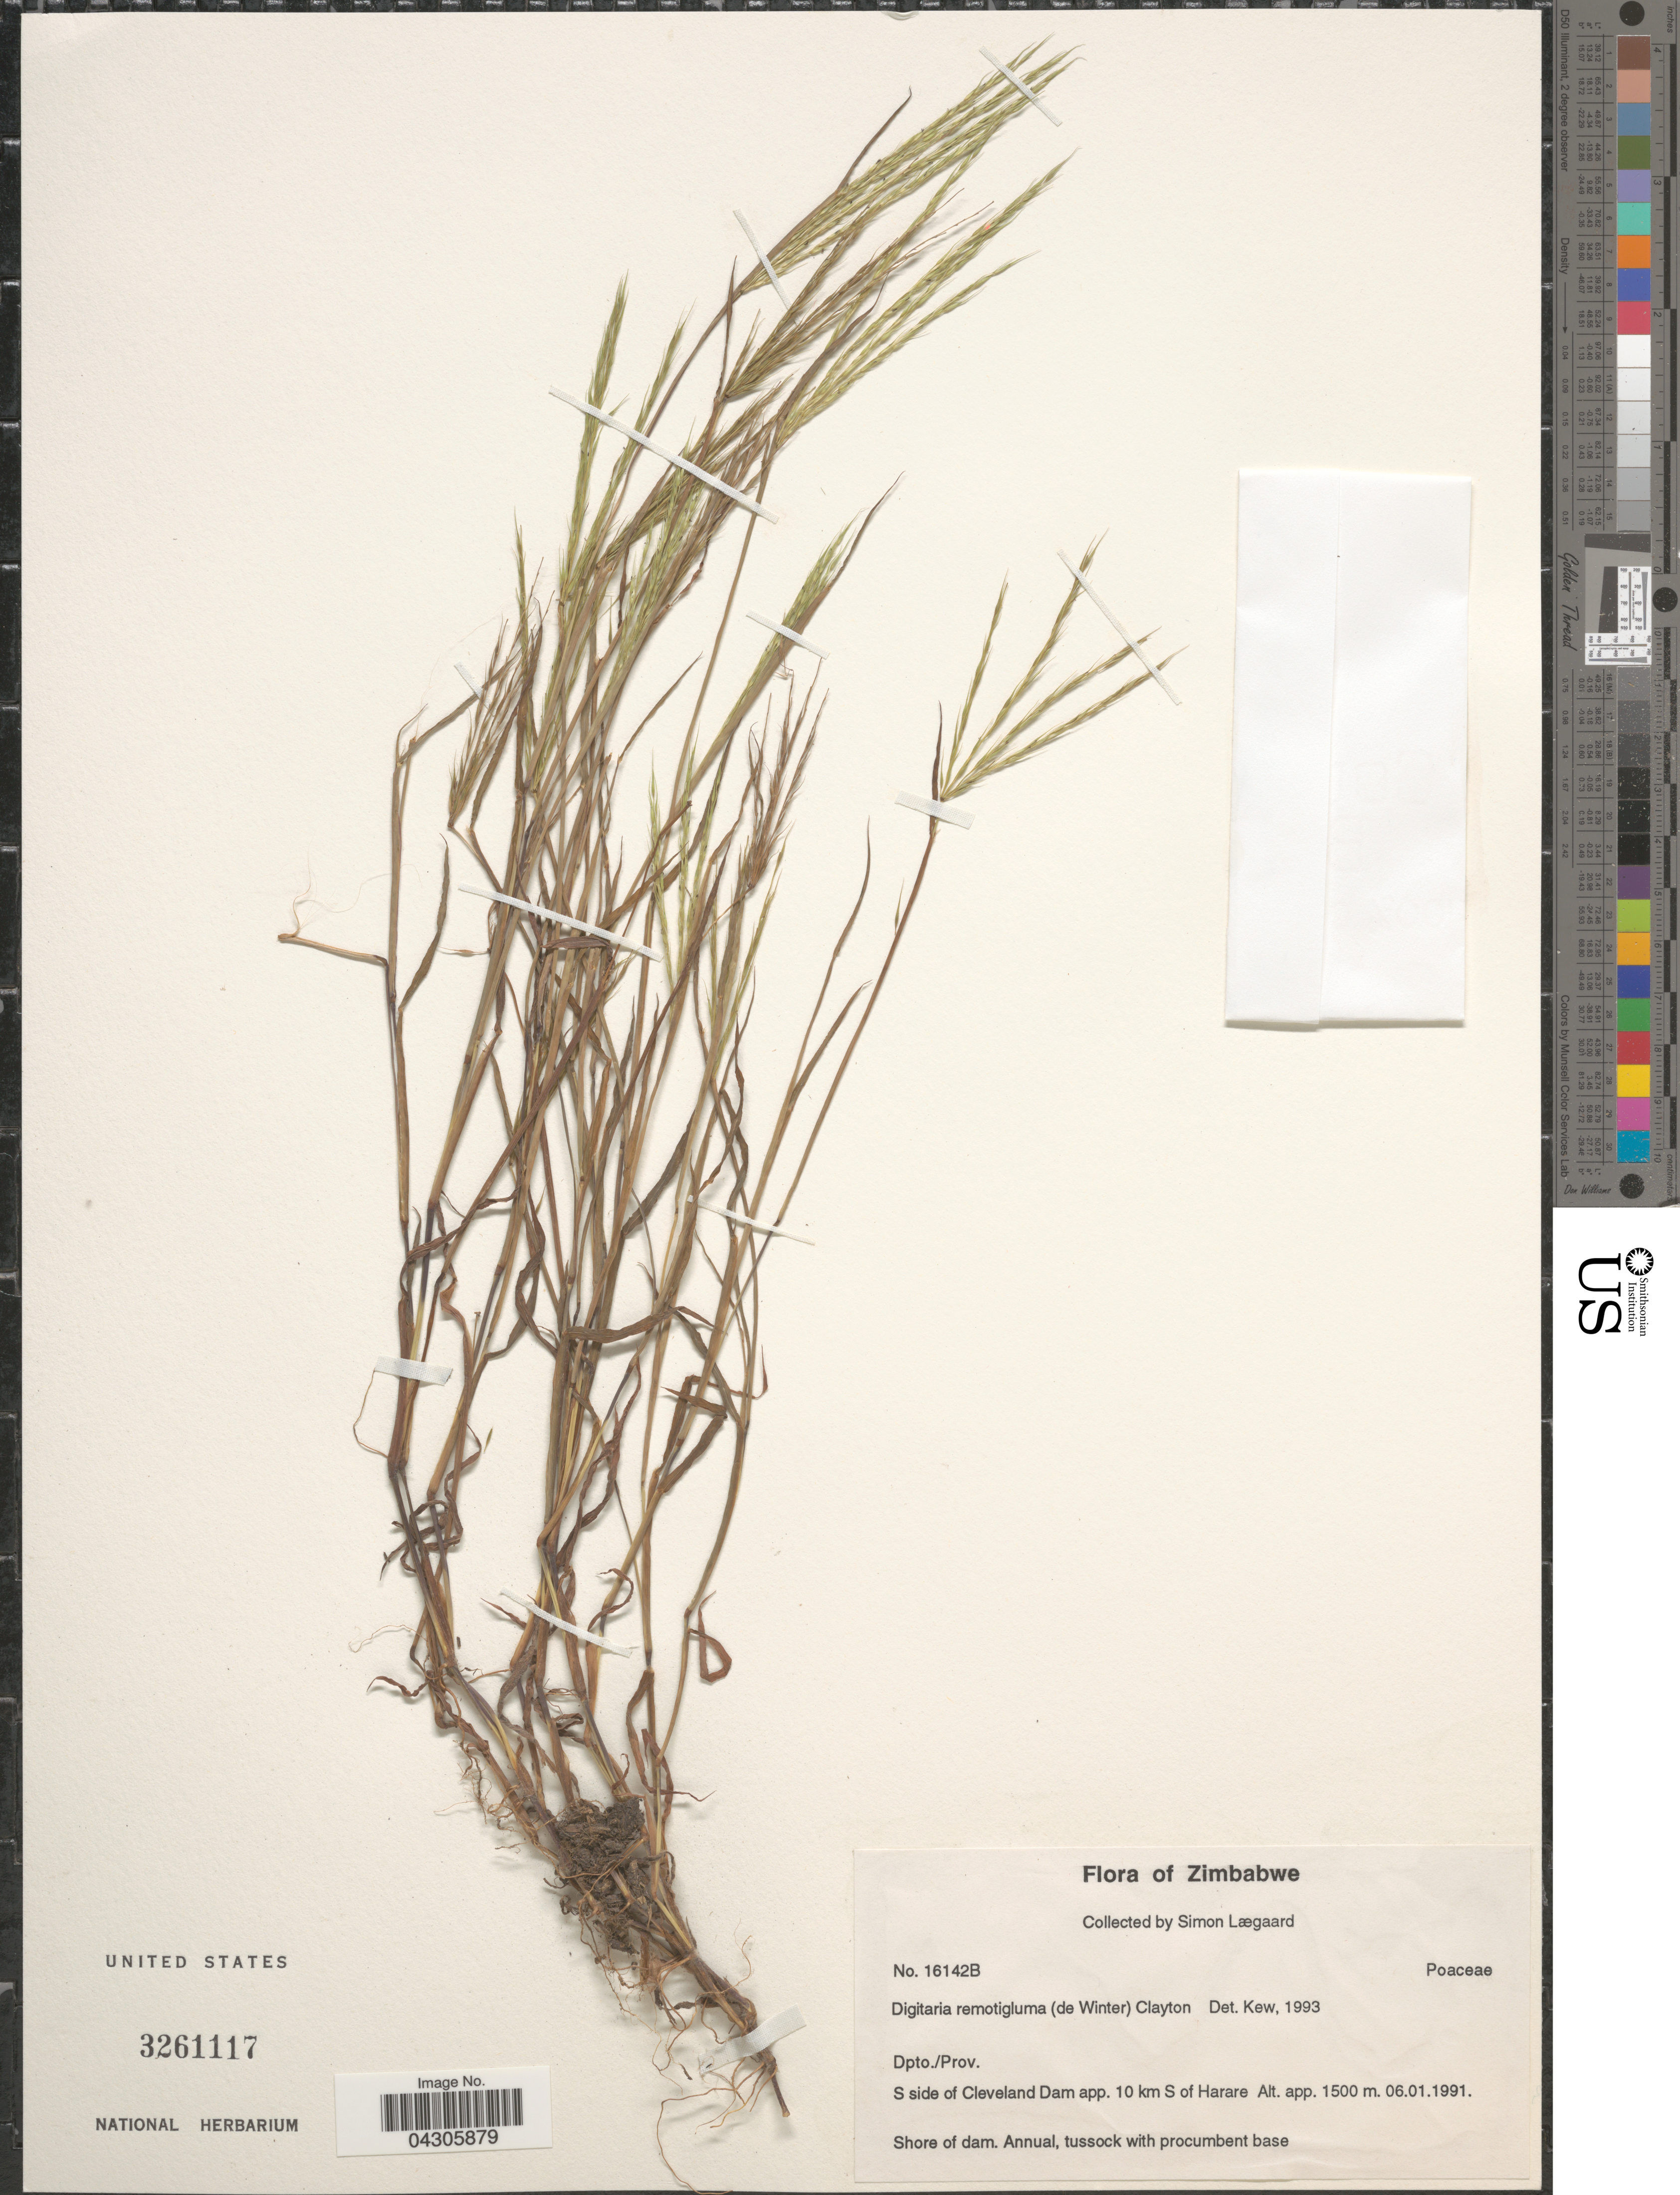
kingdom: Plantae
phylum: Tracheophyta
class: Liliopsida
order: Poales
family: Poaceae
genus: Digitaria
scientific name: Digitaria remotigluma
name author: (De Winter) Clayton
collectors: S. Lægaard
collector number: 16142B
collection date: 1991-01-06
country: Zimbabwe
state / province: Harare (city)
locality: Dpto./Prov. S side of Cleveland Dam app. 10 km S of Harare.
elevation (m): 1500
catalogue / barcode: US 3261117